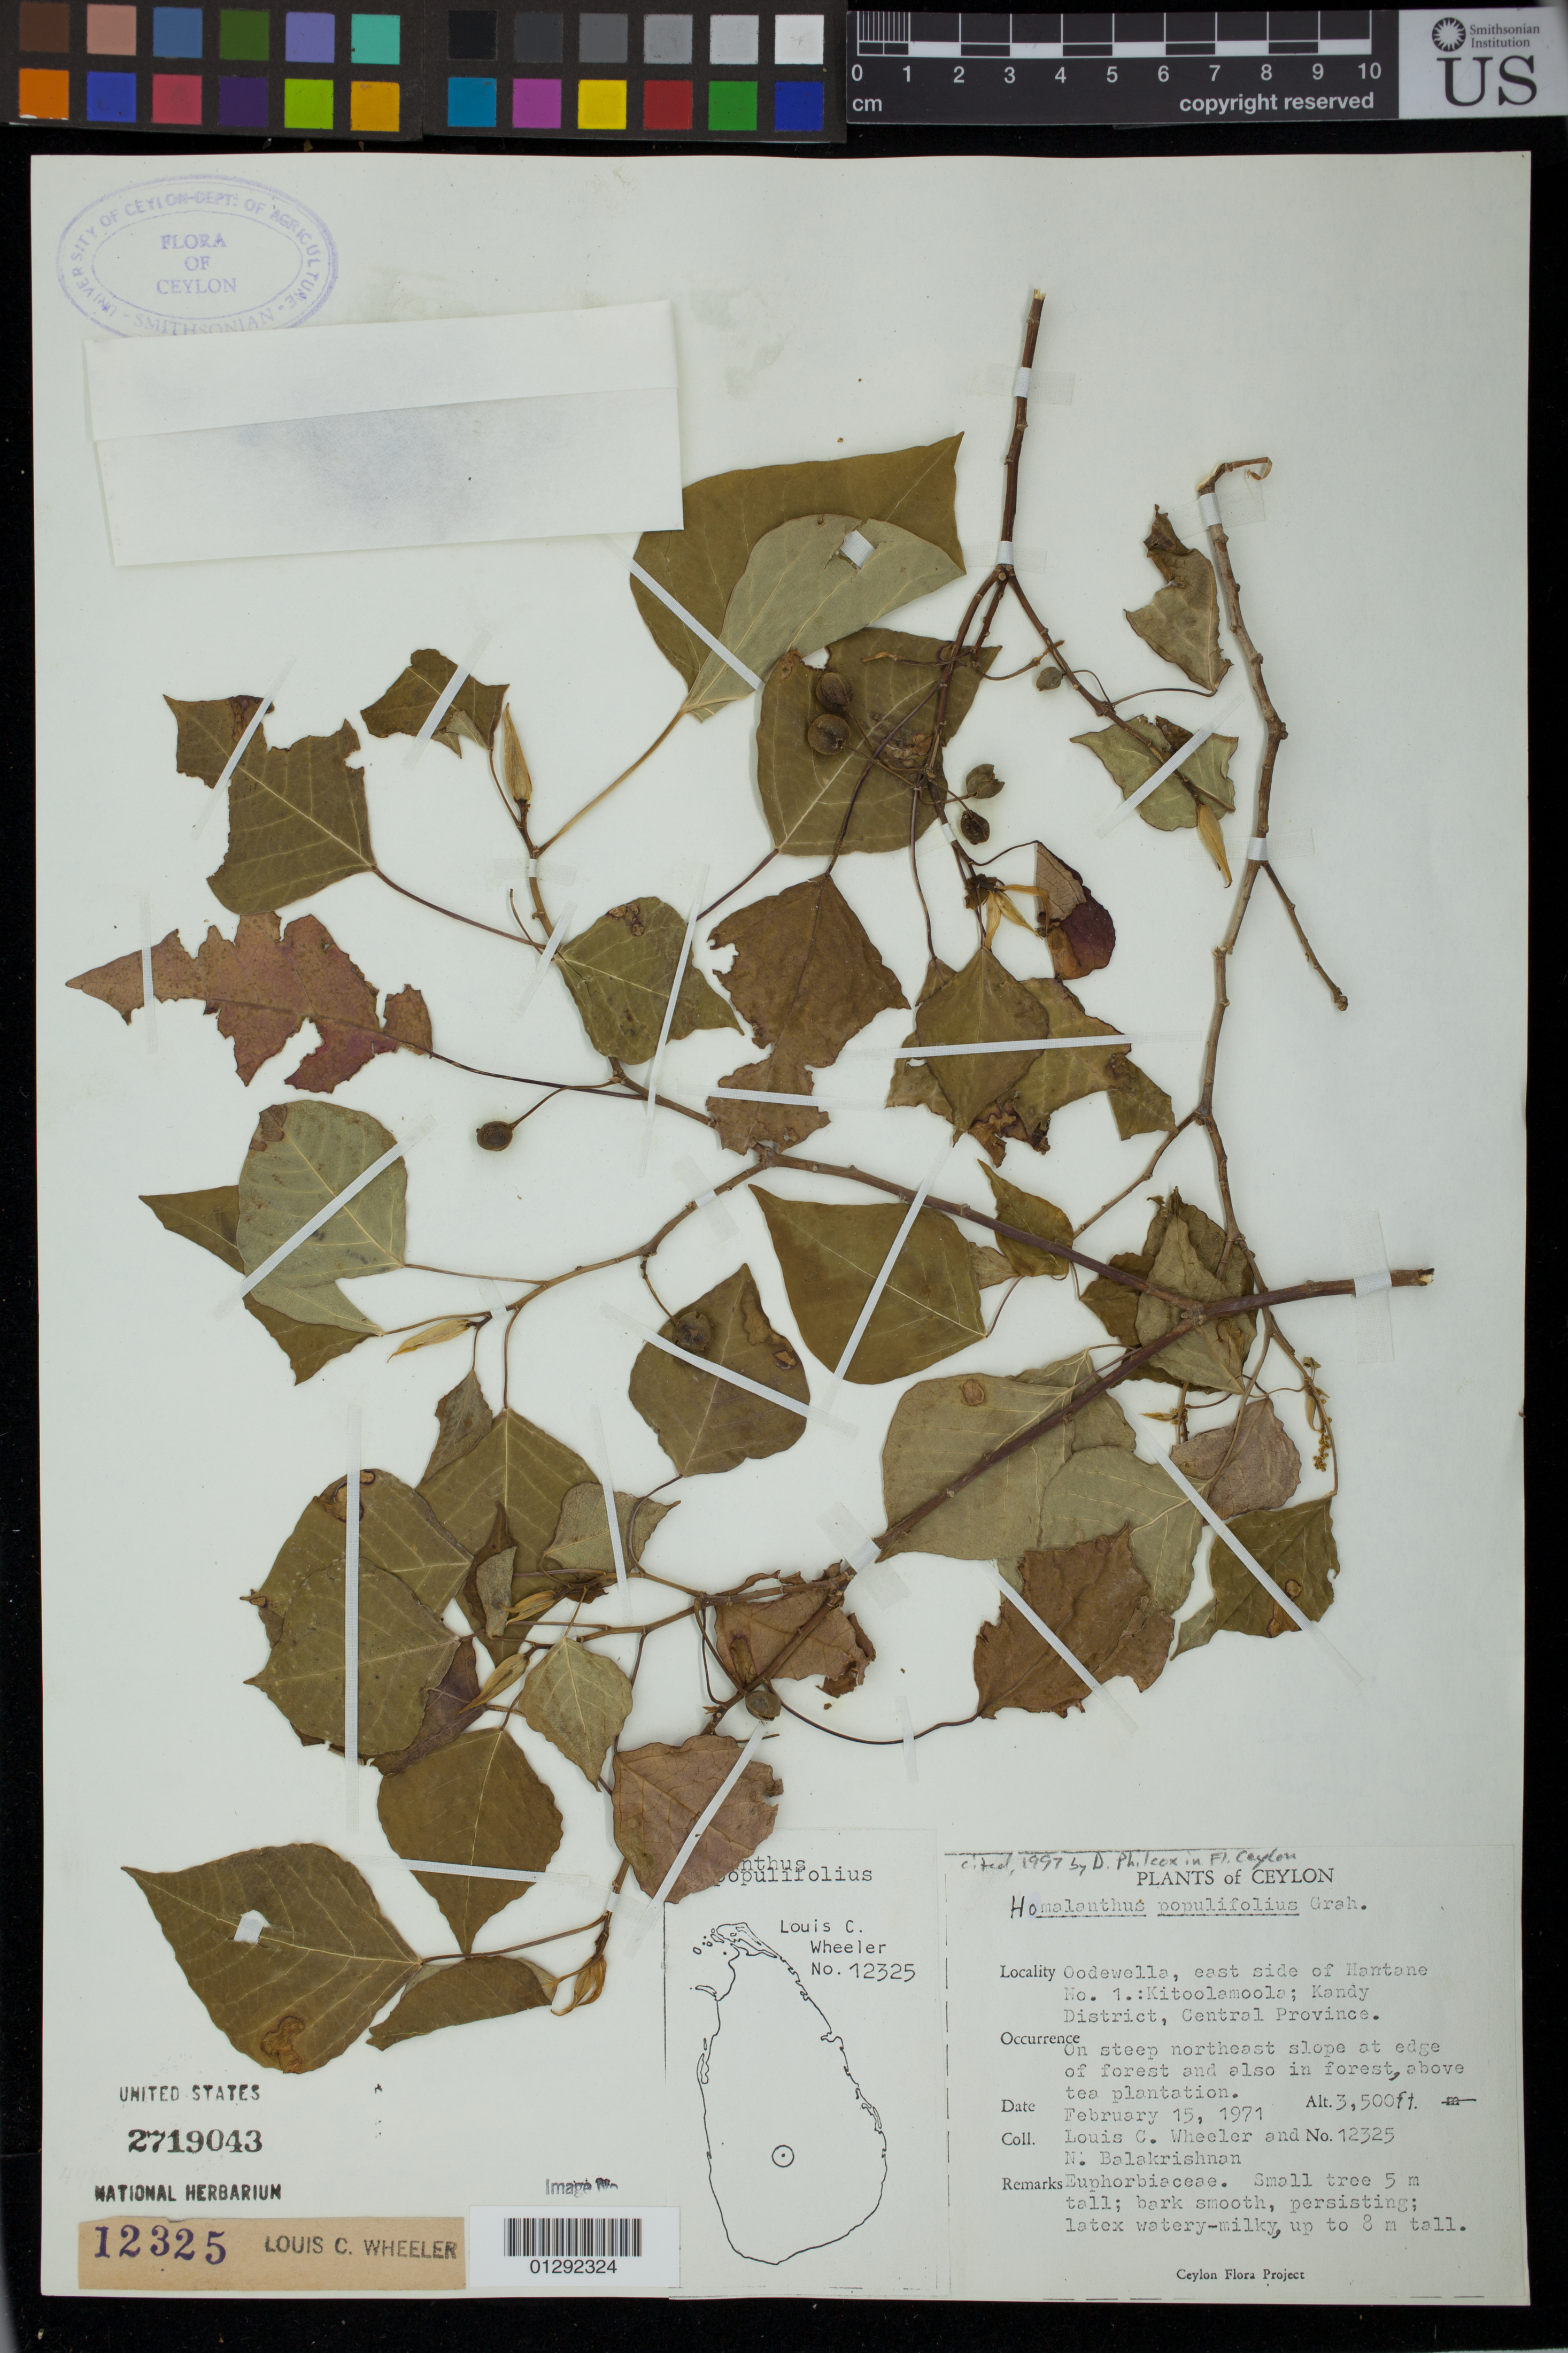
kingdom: Plantae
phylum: Tracheophyta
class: Magnoliopsida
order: Malpighiales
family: Euphorbiaceae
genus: Homalanthus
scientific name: Homalanthus populifolius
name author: Graham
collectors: L. C. Wheeler & N. Balakrishnan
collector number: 12325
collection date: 1971-02-15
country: Sri Lanka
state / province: Central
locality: Ceylon. Oodewella, east side of Hantane No. 1.; Kitoolamoola; Kandy District.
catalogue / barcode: US 2719043